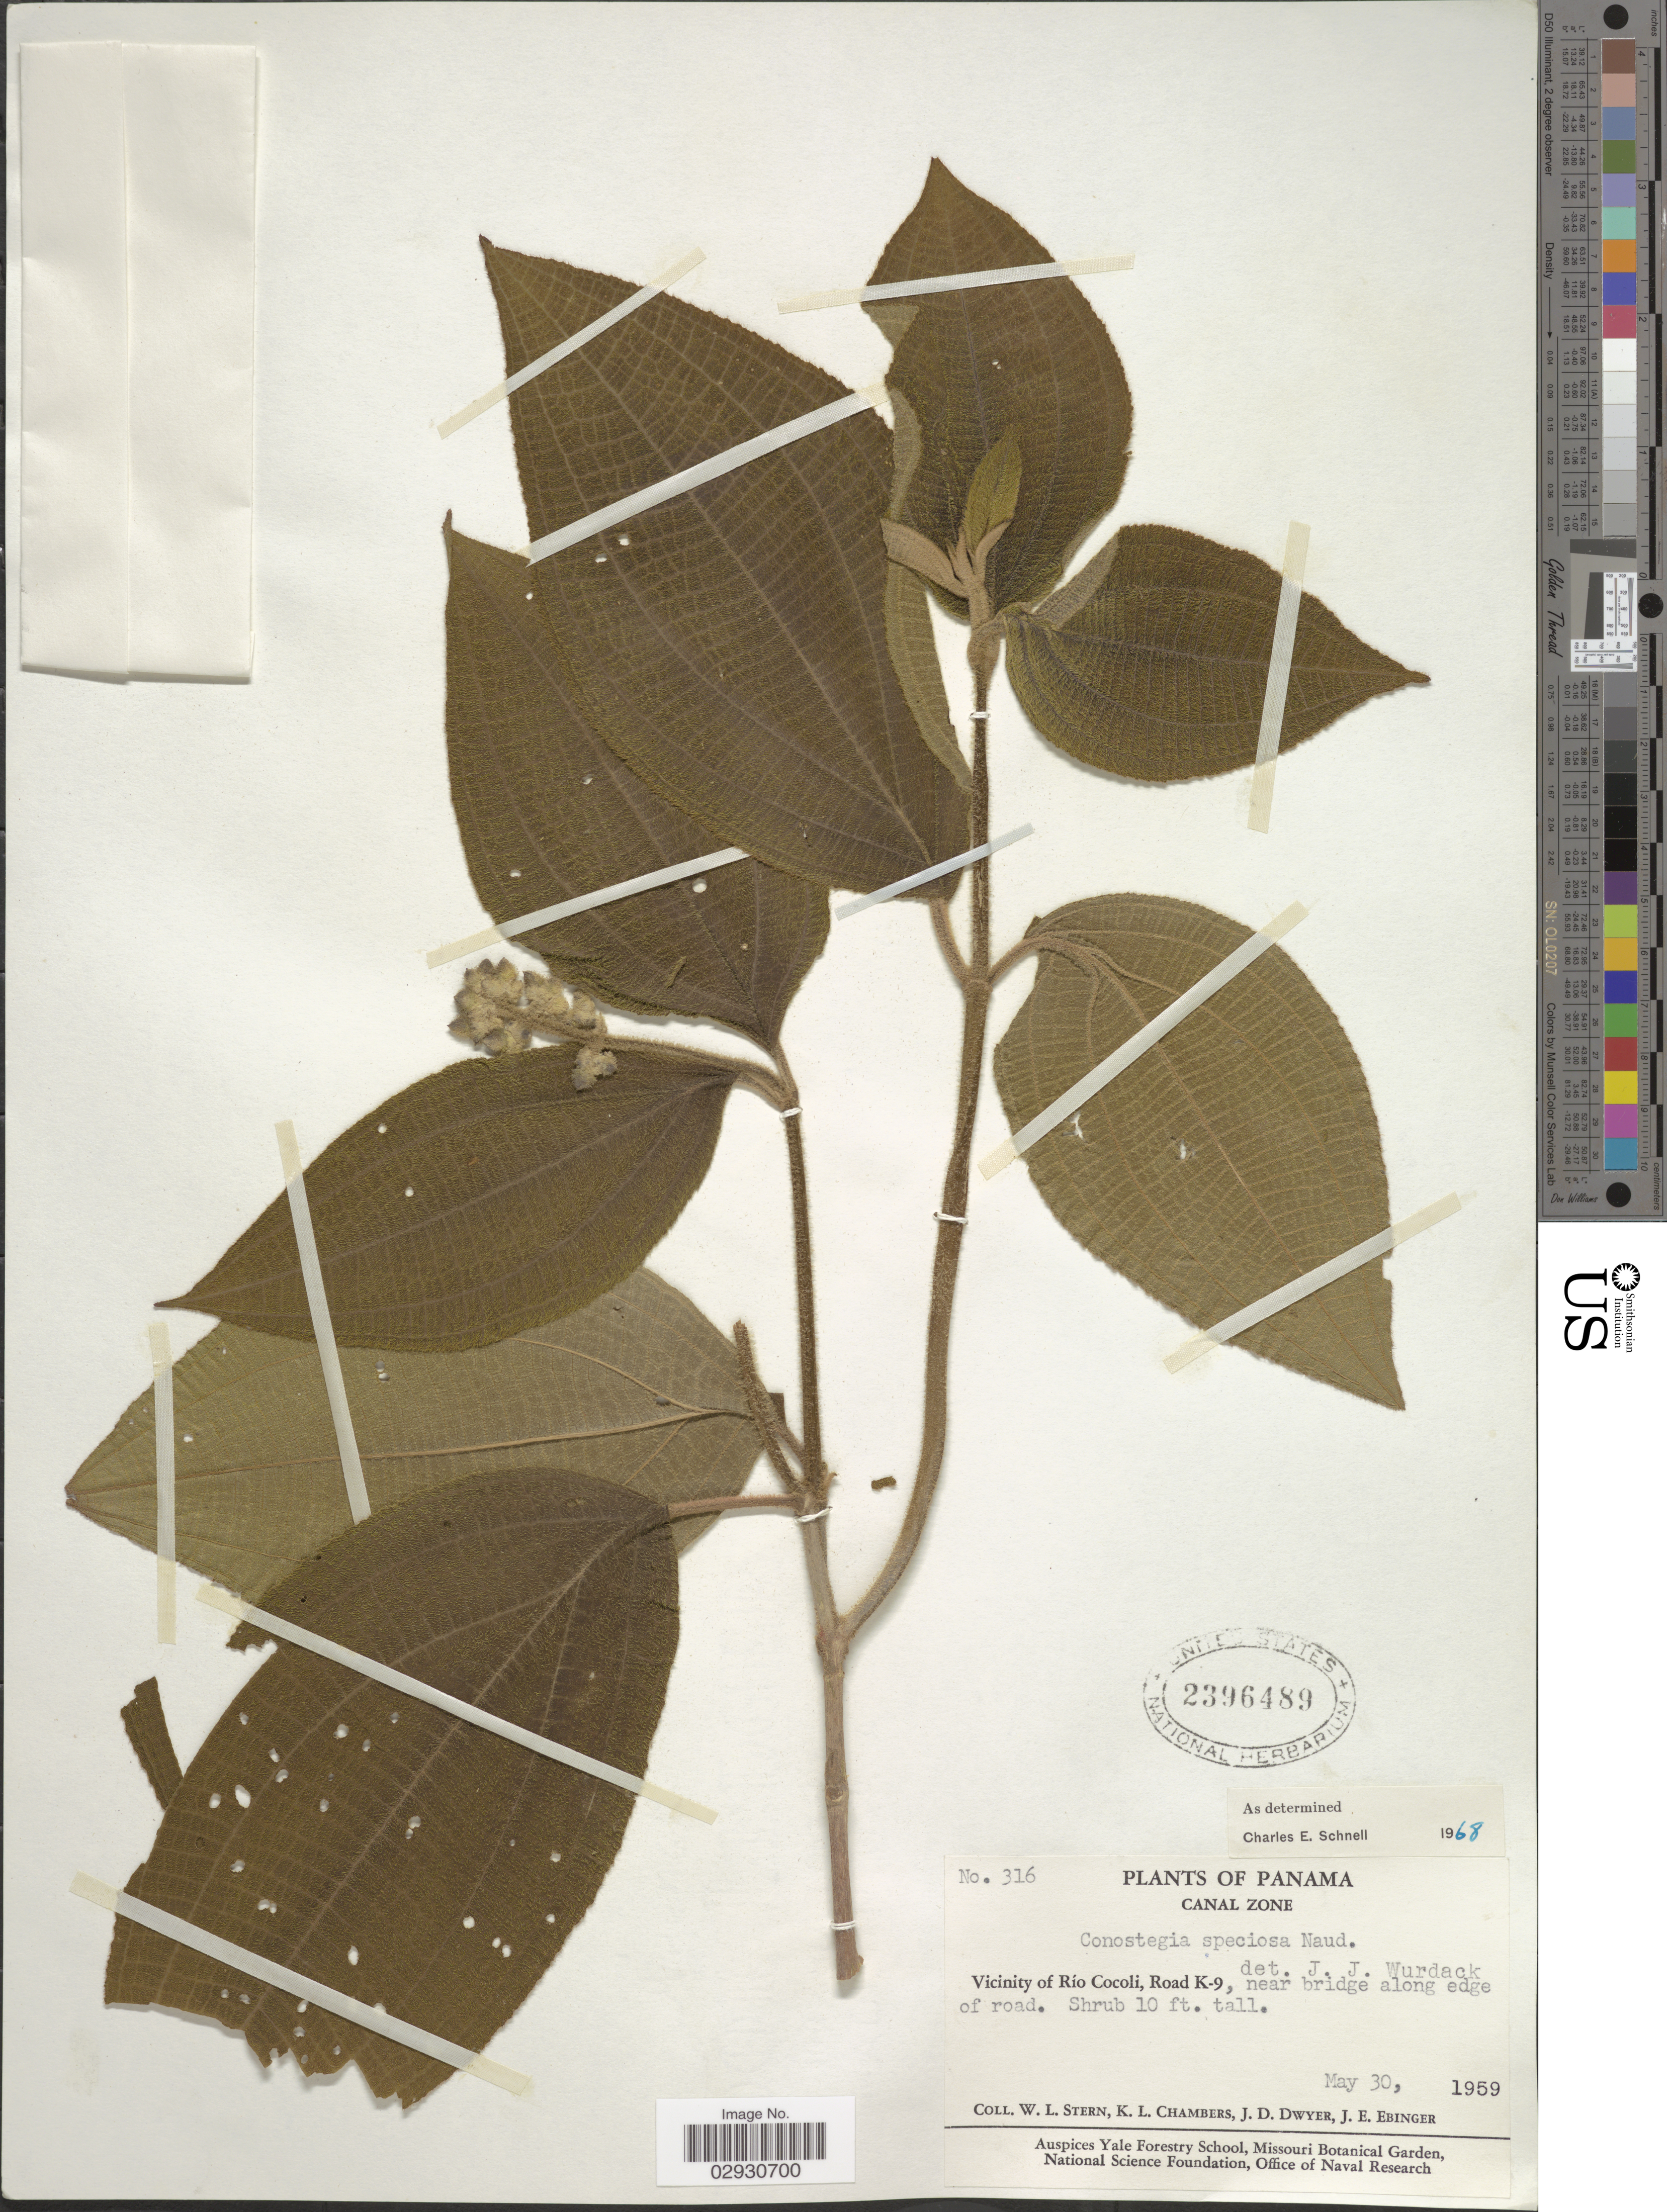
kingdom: Plantae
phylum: Tracheophyta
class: Magnoliopsida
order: Myrtales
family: Melastomataceae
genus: Conostegia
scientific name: Conostegia speciosa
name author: Naudin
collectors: W. L. Stern, K. Chambers, J. D. Dwyer & J. Ebinger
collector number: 316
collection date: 1959-05-30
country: Panama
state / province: Panamá Oeste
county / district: Canal Zone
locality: Vicinity of Río Cocoli, Road K-9, near bridge along edge of road.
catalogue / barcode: US 2396489